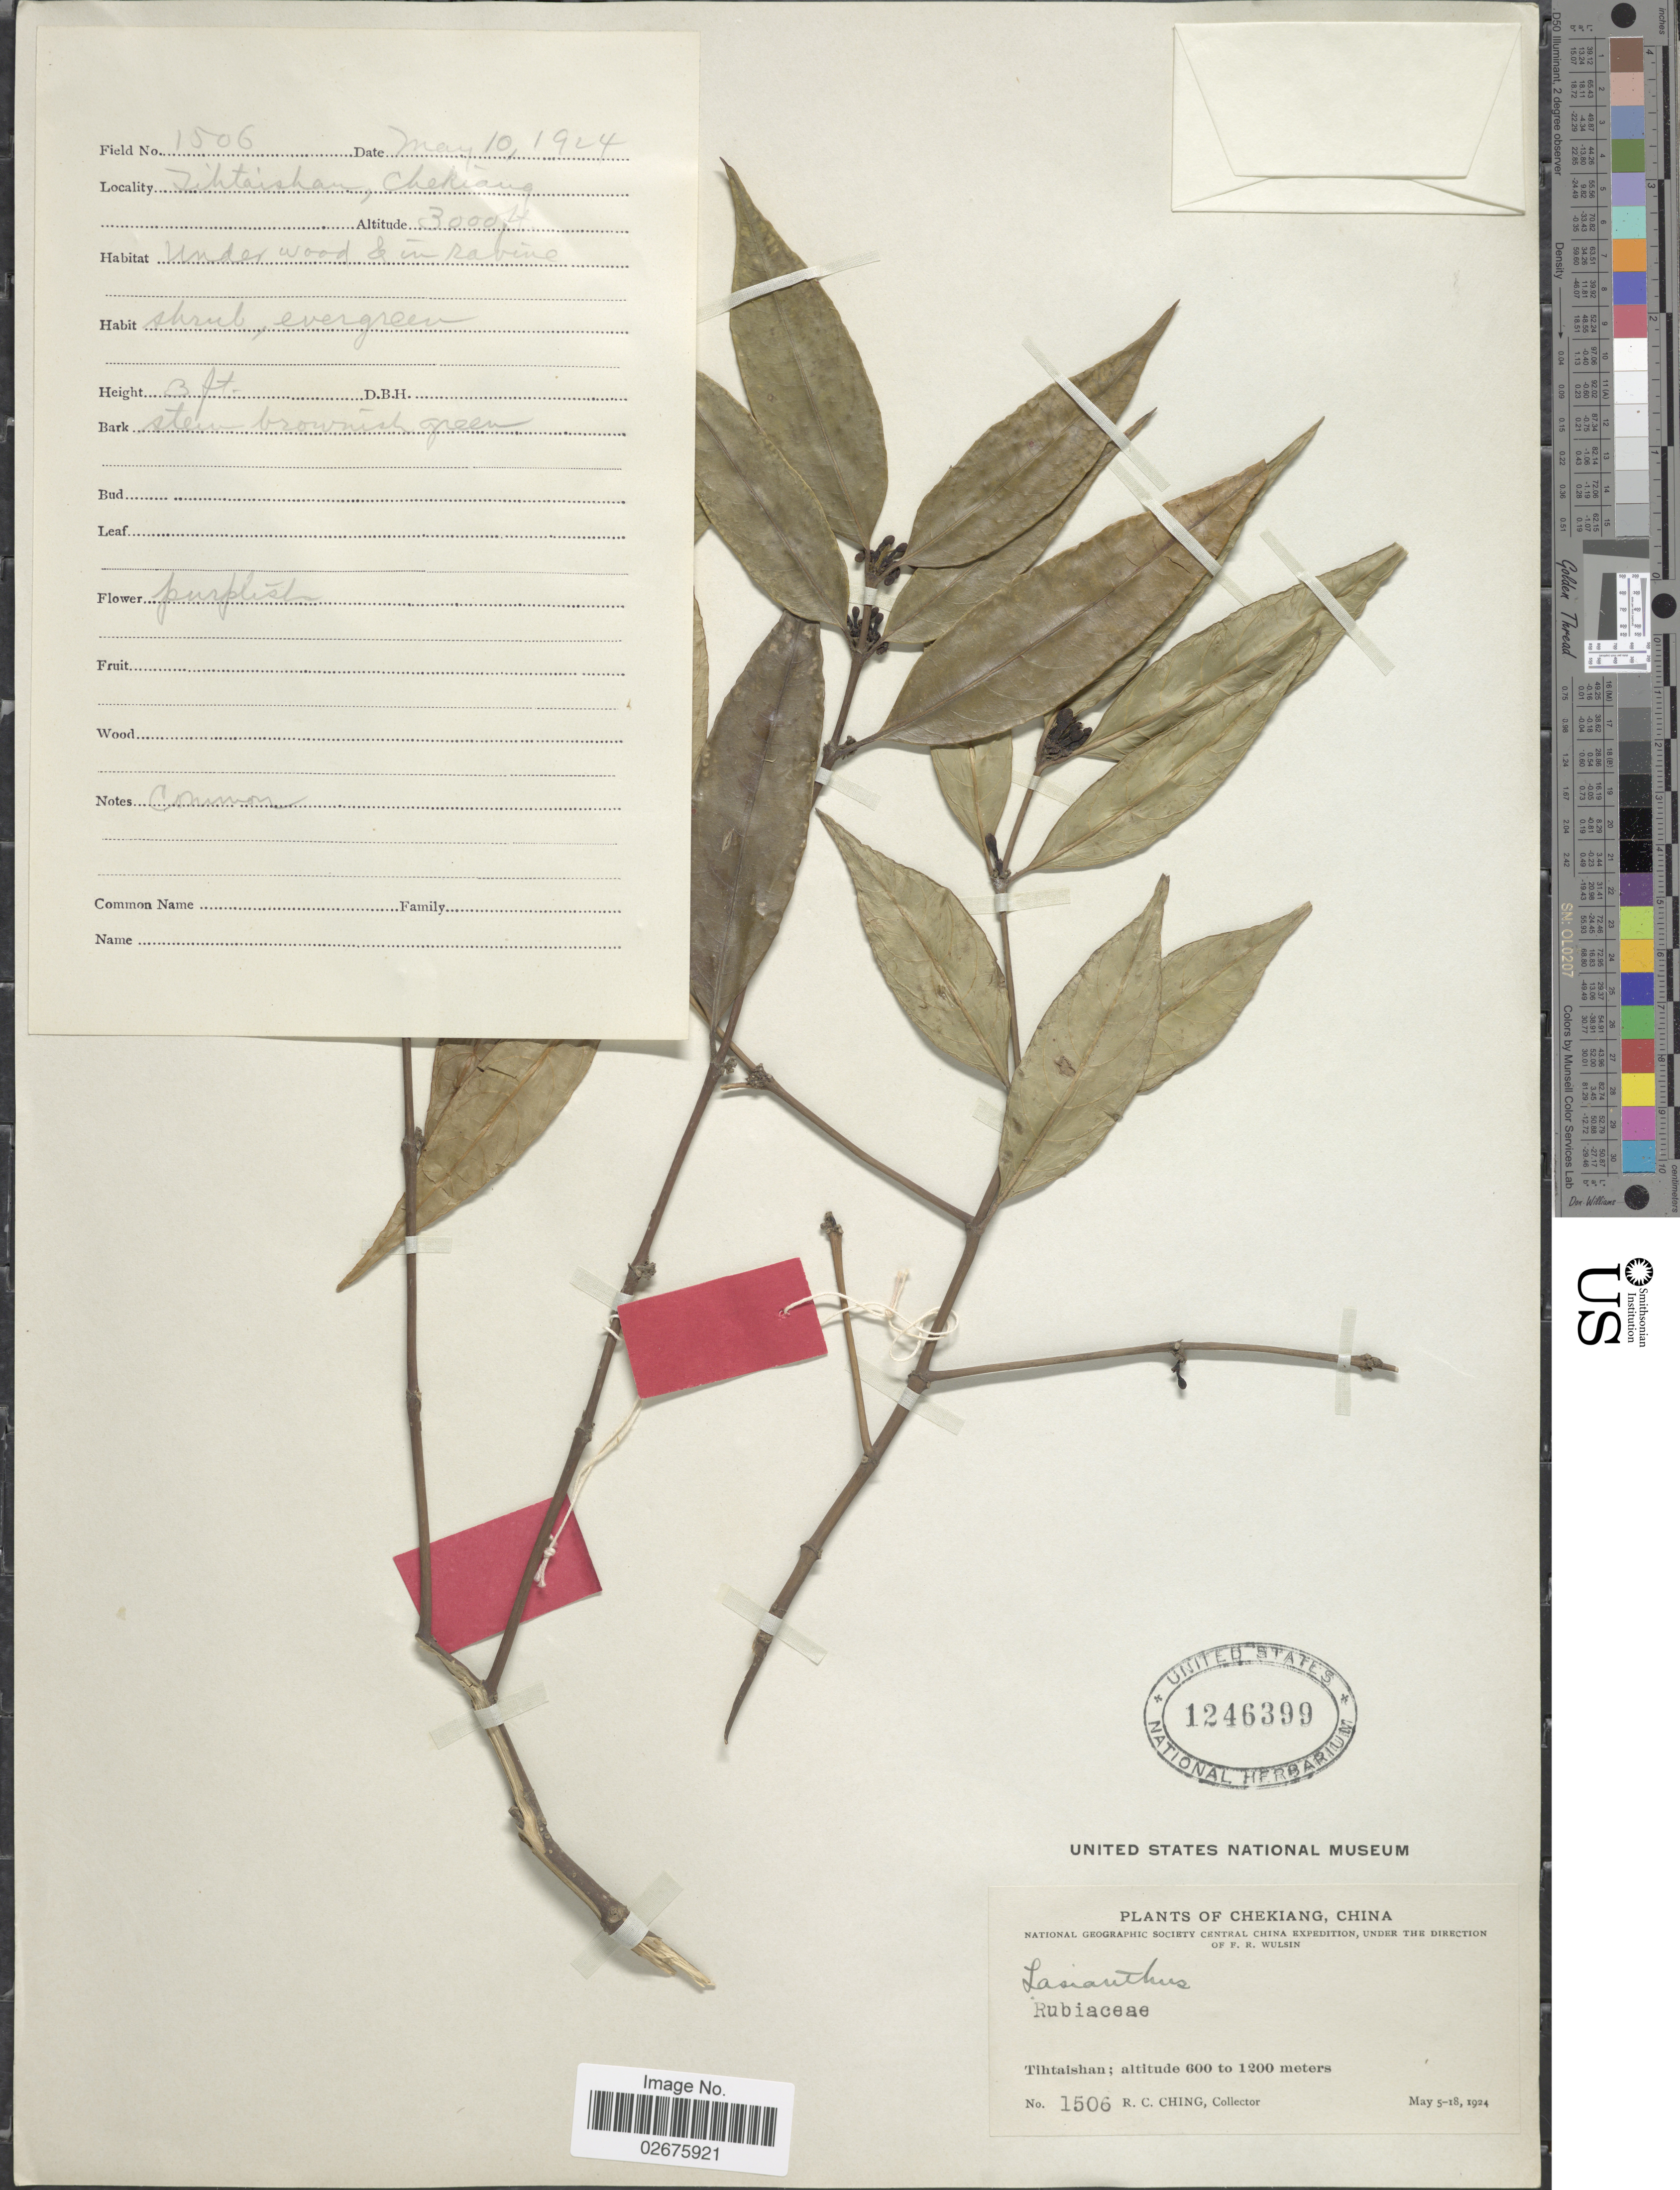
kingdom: Plantae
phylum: Tracheophyta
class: Magnoliopsida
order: Gentianales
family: Rubiaceae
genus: Lasianthus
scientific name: Lasianthus sp.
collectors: R. C. Ching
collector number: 1506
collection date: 1924-05-10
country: China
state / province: Zhejiang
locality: Chekiang, Tihtaishan, under wood & in ravine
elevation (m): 914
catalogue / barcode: US 1246399